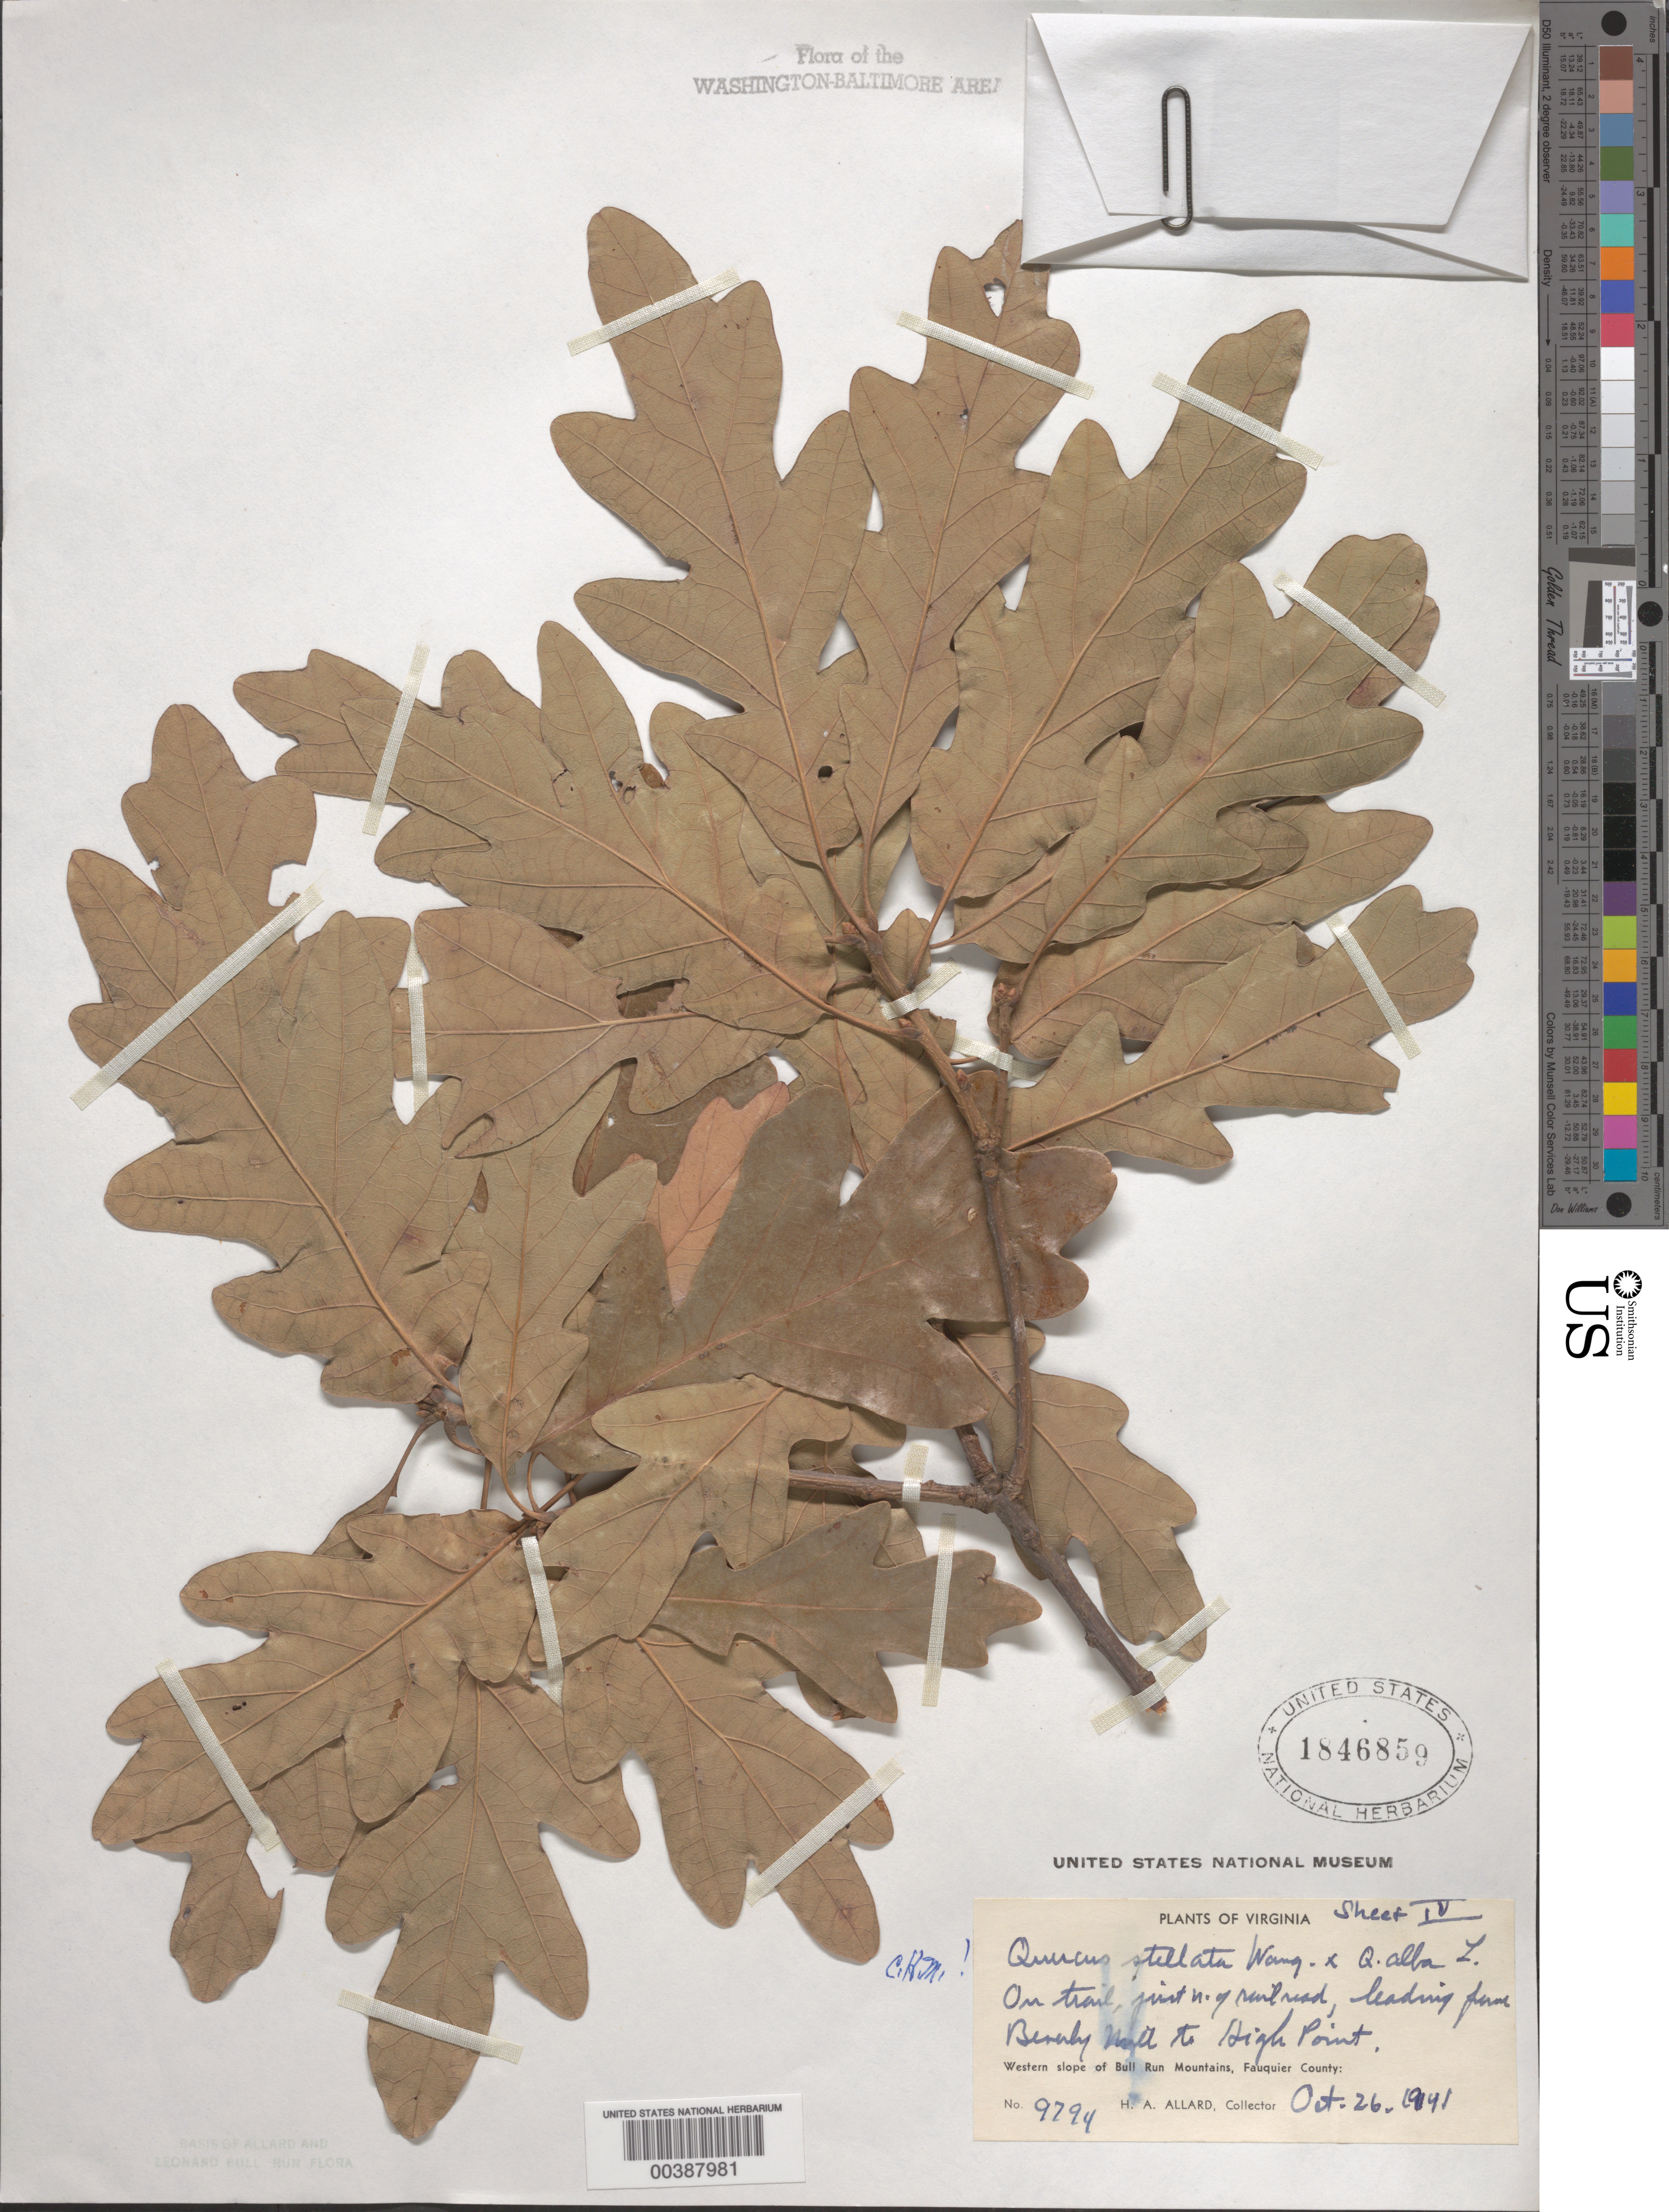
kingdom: Plantae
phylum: Tracheophyta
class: Magnoliopsida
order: Fagales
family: Fagaceae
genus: Quercus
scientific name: Quercus alba x Q. stellata Wangenh.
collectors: H. A. Allard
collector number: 9794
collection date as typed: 26 Oct 1941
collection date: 1941-10-26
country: United States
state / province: Virginia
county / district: Fauquier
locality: Beverley Mill to High Point, north of railroad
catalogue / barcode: US 1846859